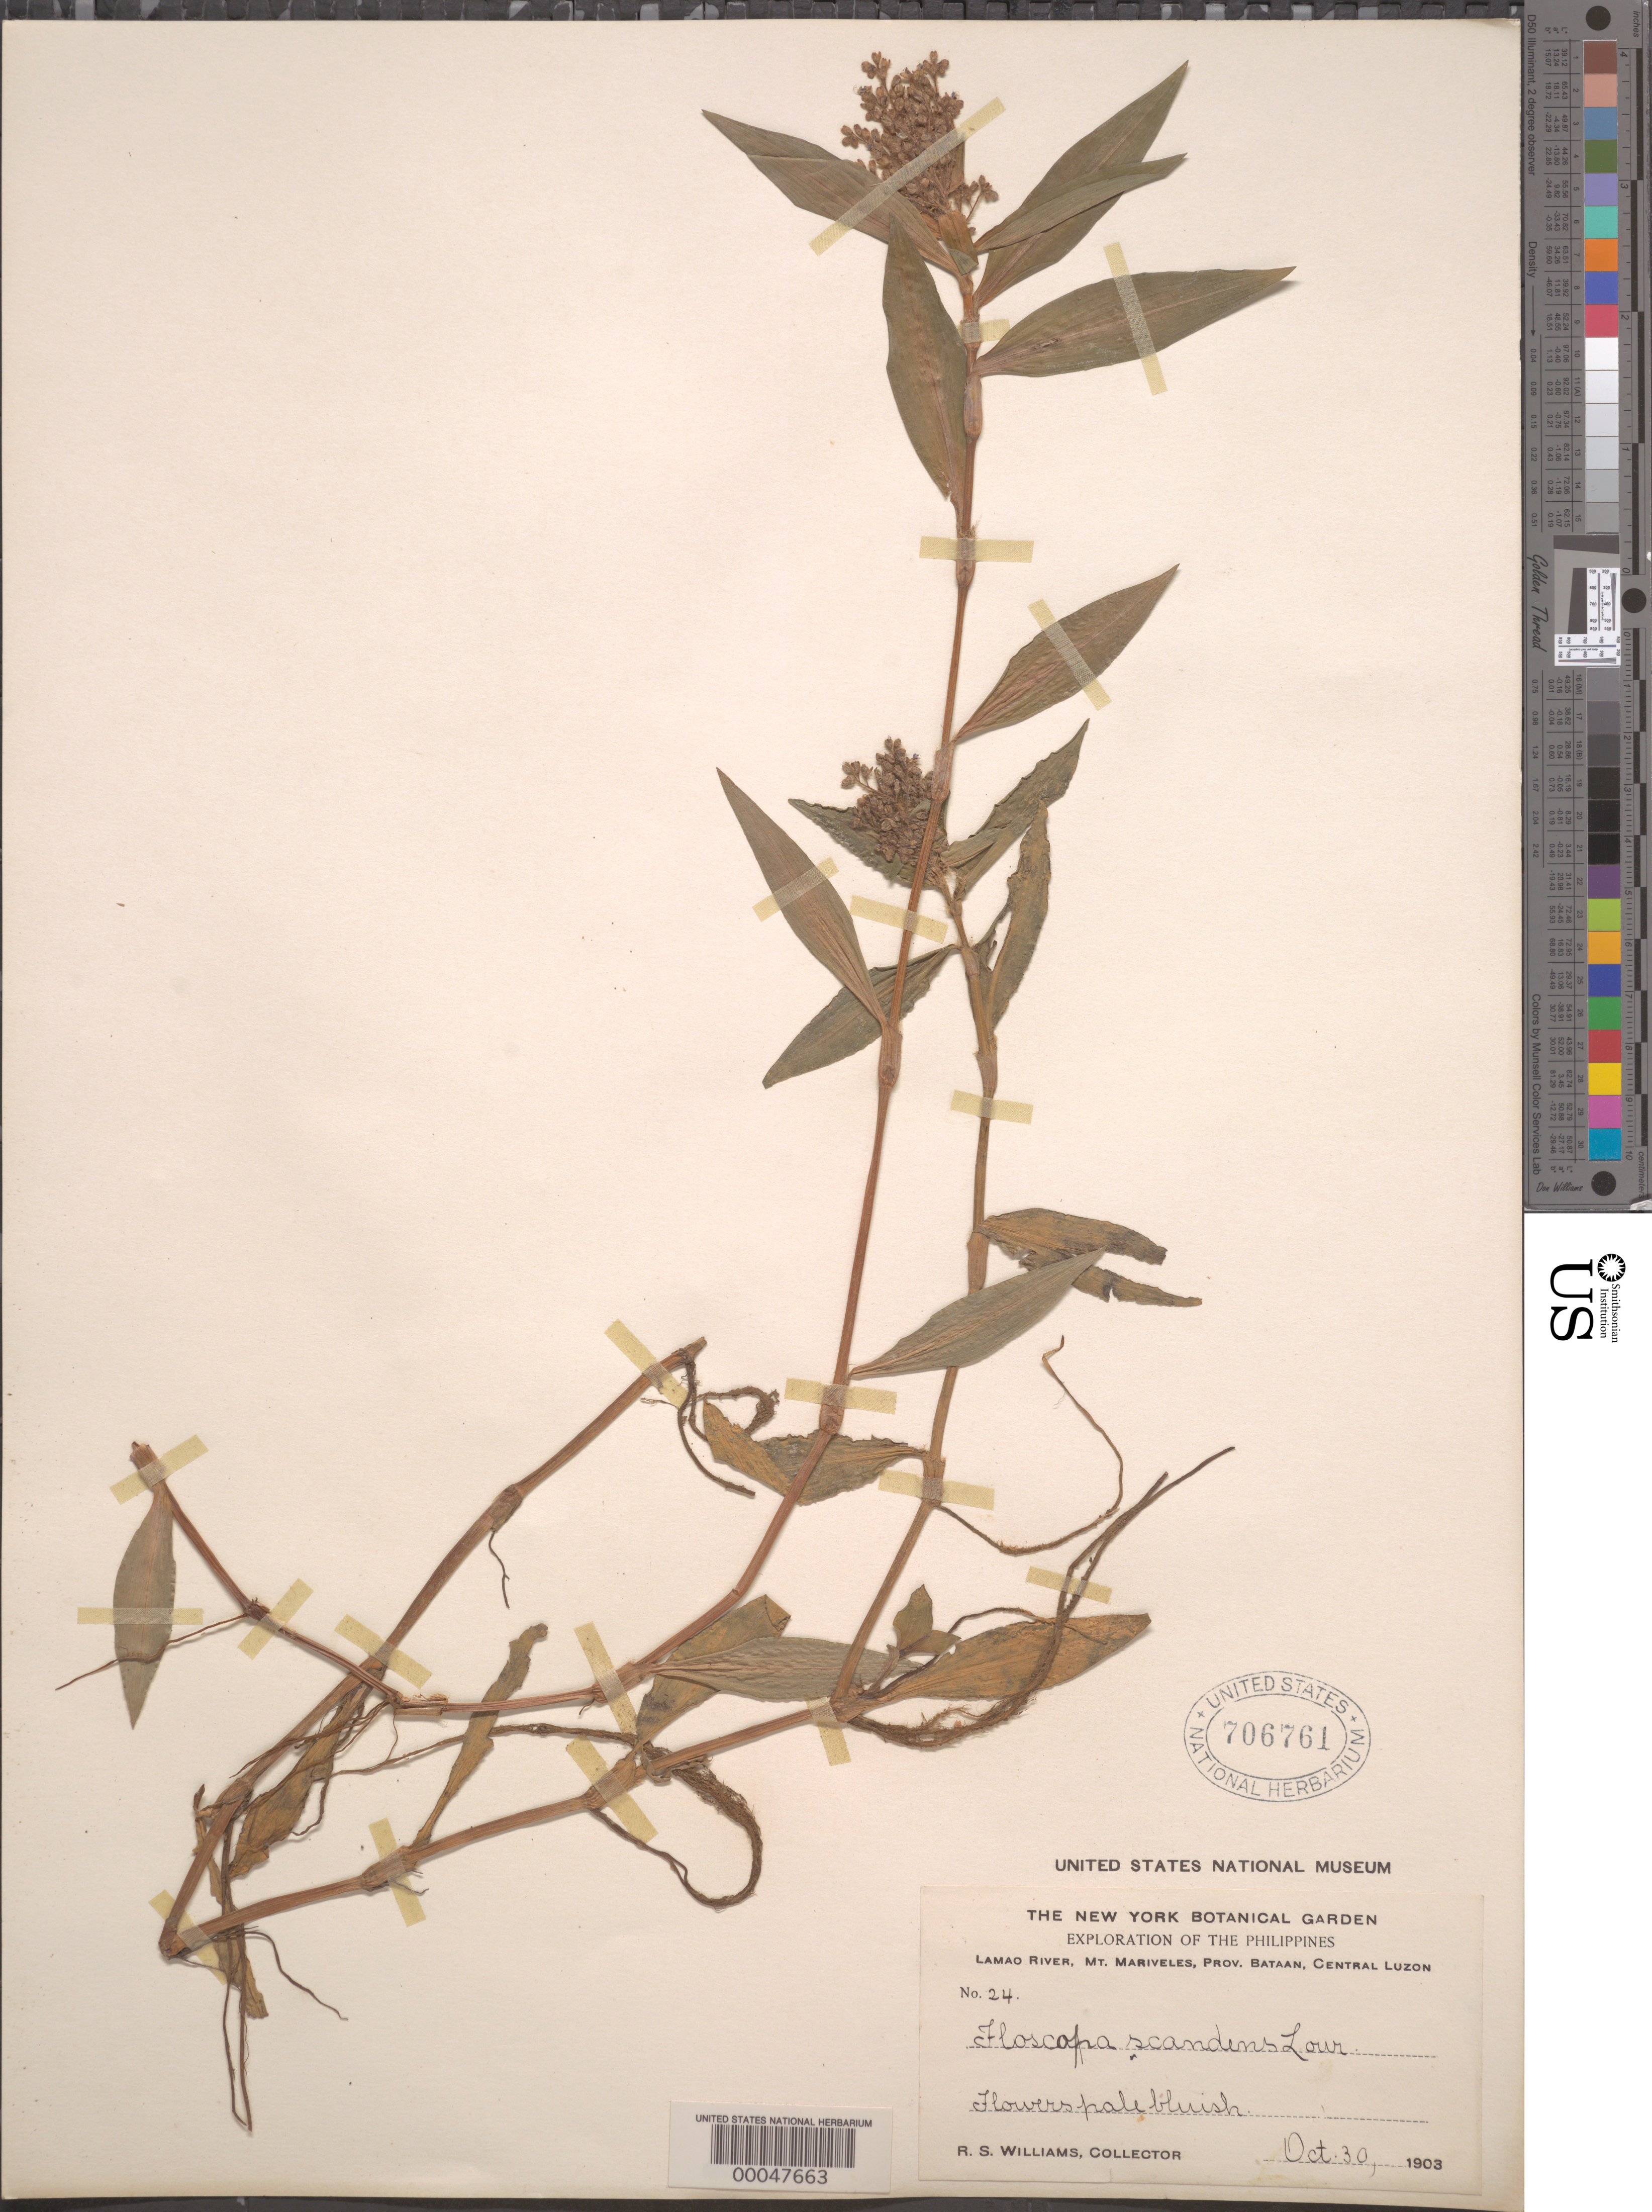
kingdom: Plantae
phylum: Tracheophyta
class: Liliopsida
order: Commelinales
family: Commelinaceae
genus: Floscopa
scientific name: Floscopa scandens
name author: Lour.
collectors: R. S. Williams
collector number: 24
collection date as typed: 30 Oct 1903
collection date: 1903-10-30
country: Philippines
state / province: Central Luzon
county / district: Bataan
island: Luzon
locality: Lamao River, Mt. Mariveles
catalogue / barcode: US 706761